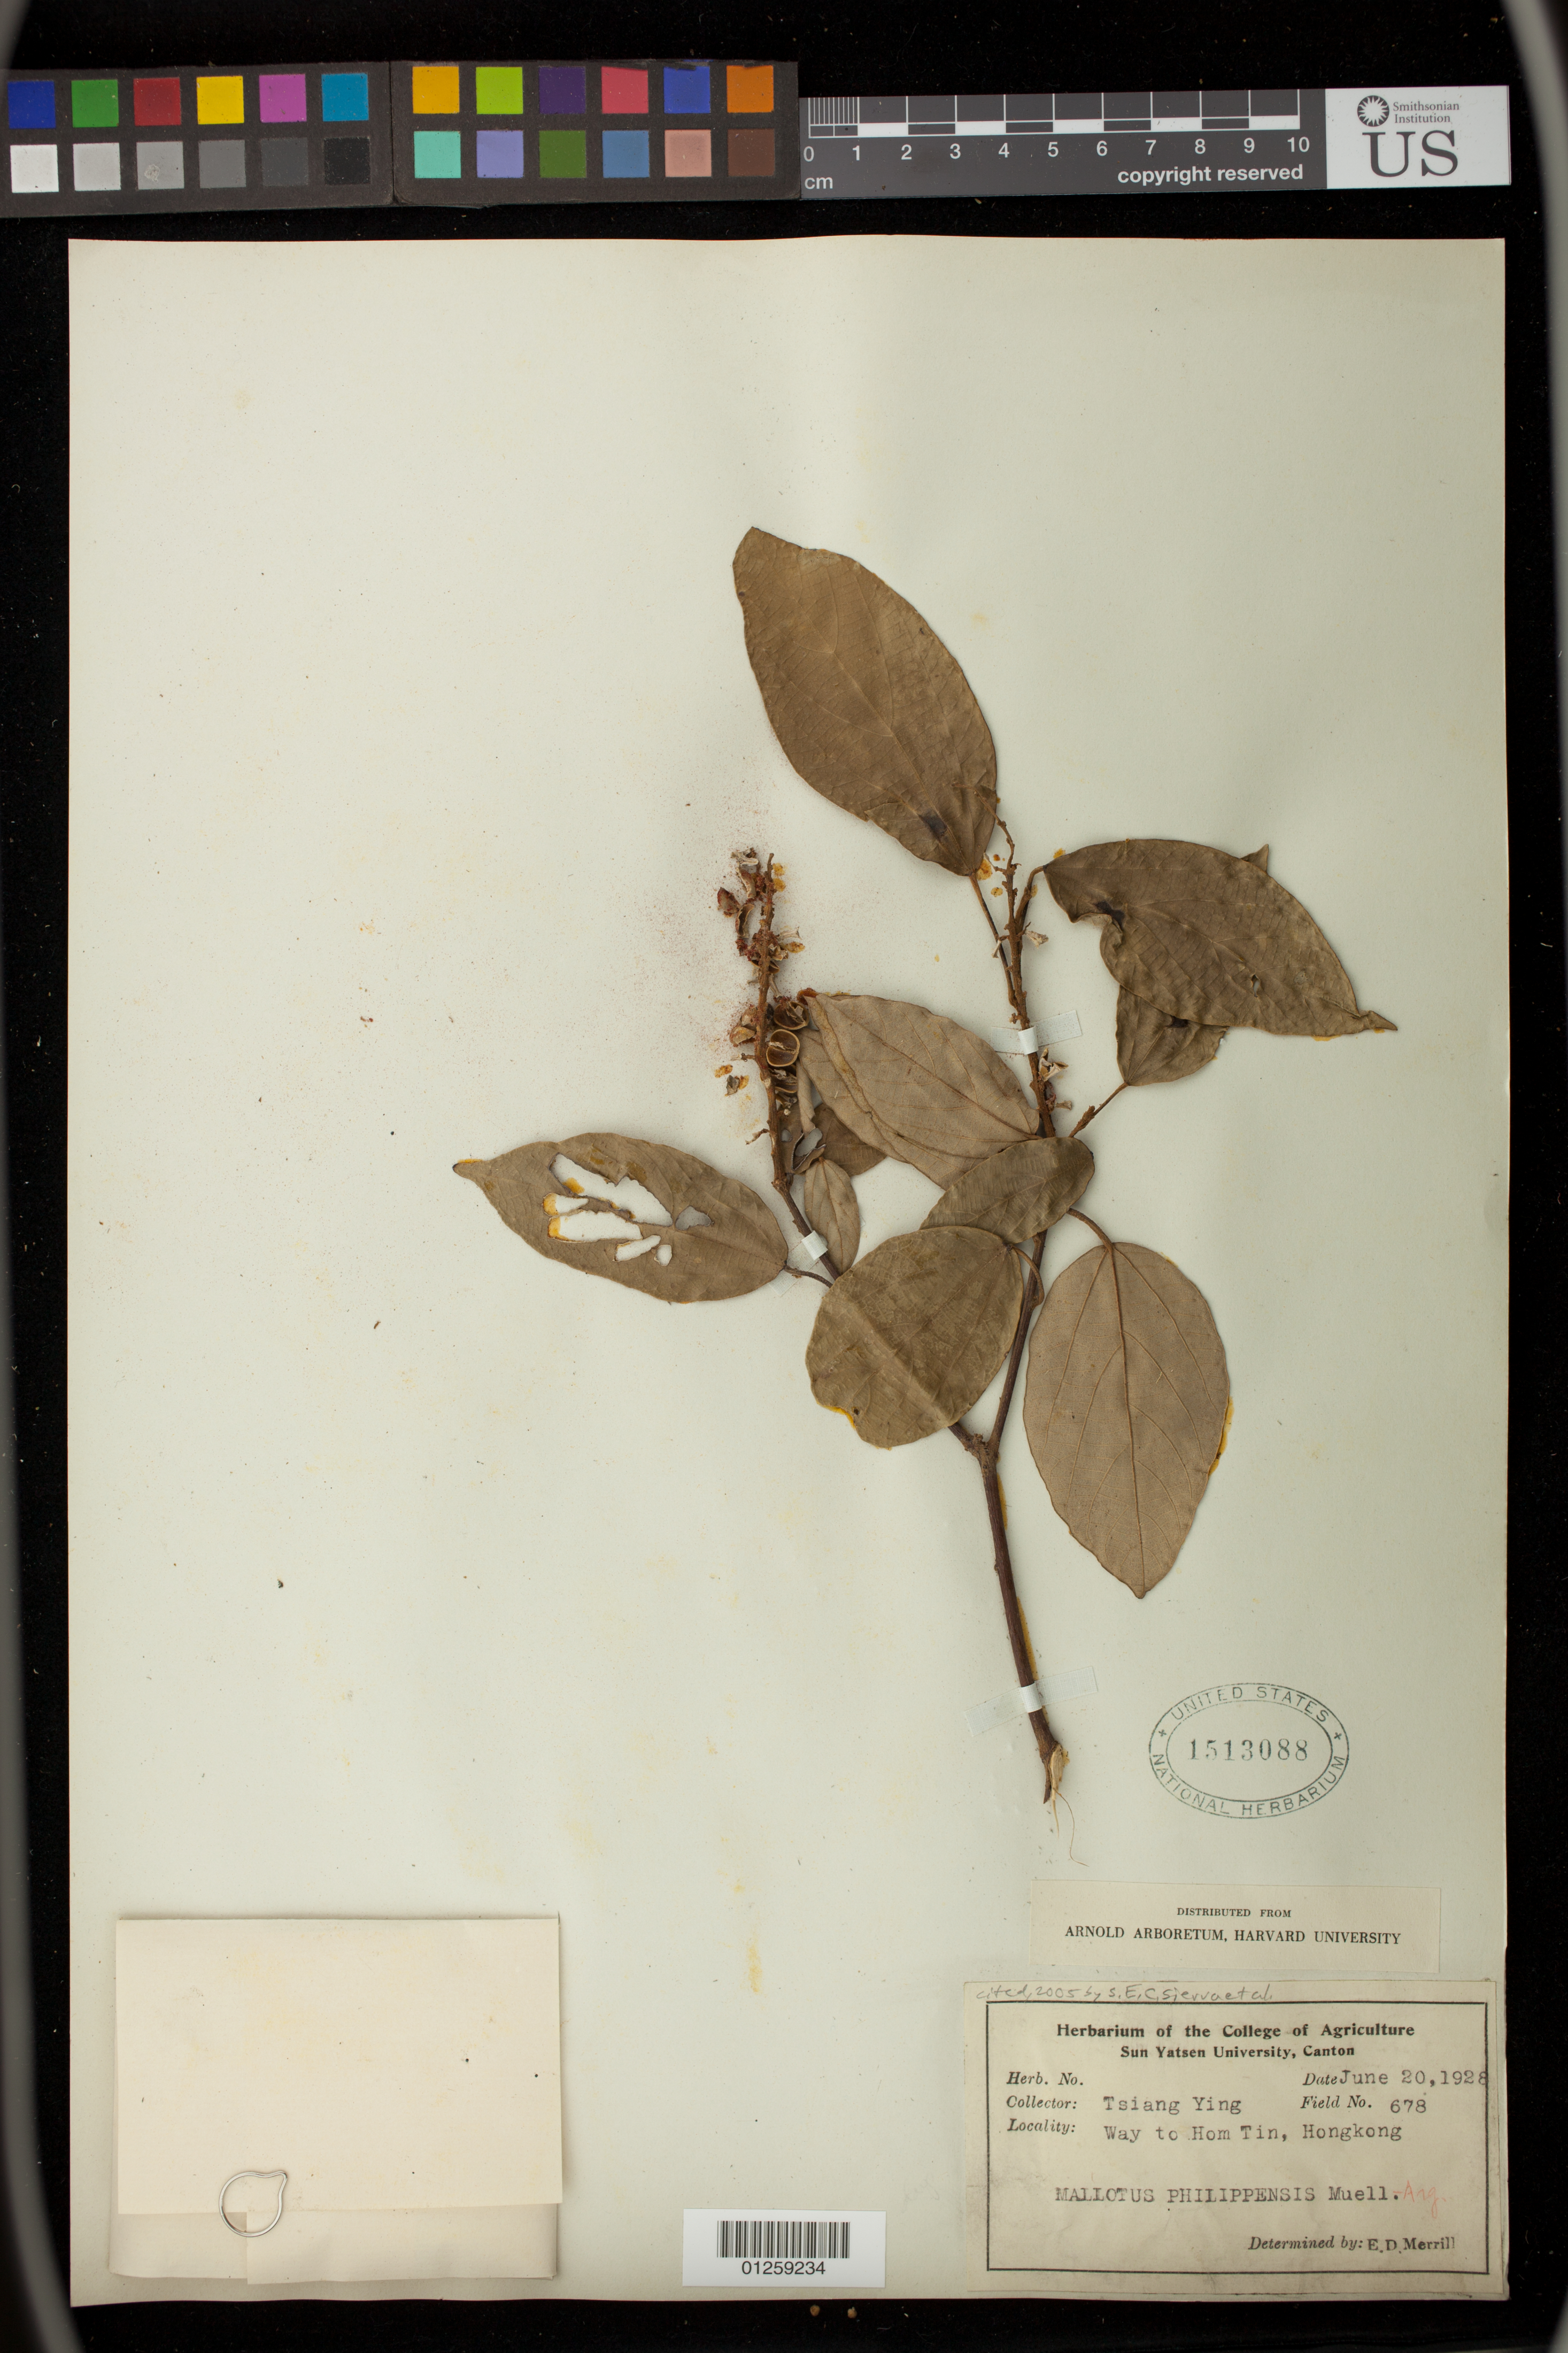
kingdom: Plantae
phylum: Tracheophyta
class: Magnoliopsida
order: Malpighiales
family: Euphorbiaceae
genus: Mallotus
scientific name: Mallotus philippensis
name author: (Lam.) Müll. Arg.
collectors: Y. Tsiang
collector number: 678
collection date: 1928-06-20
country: China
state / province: Hong Kong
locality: Way to Hom Tin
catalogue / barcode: US 1513088